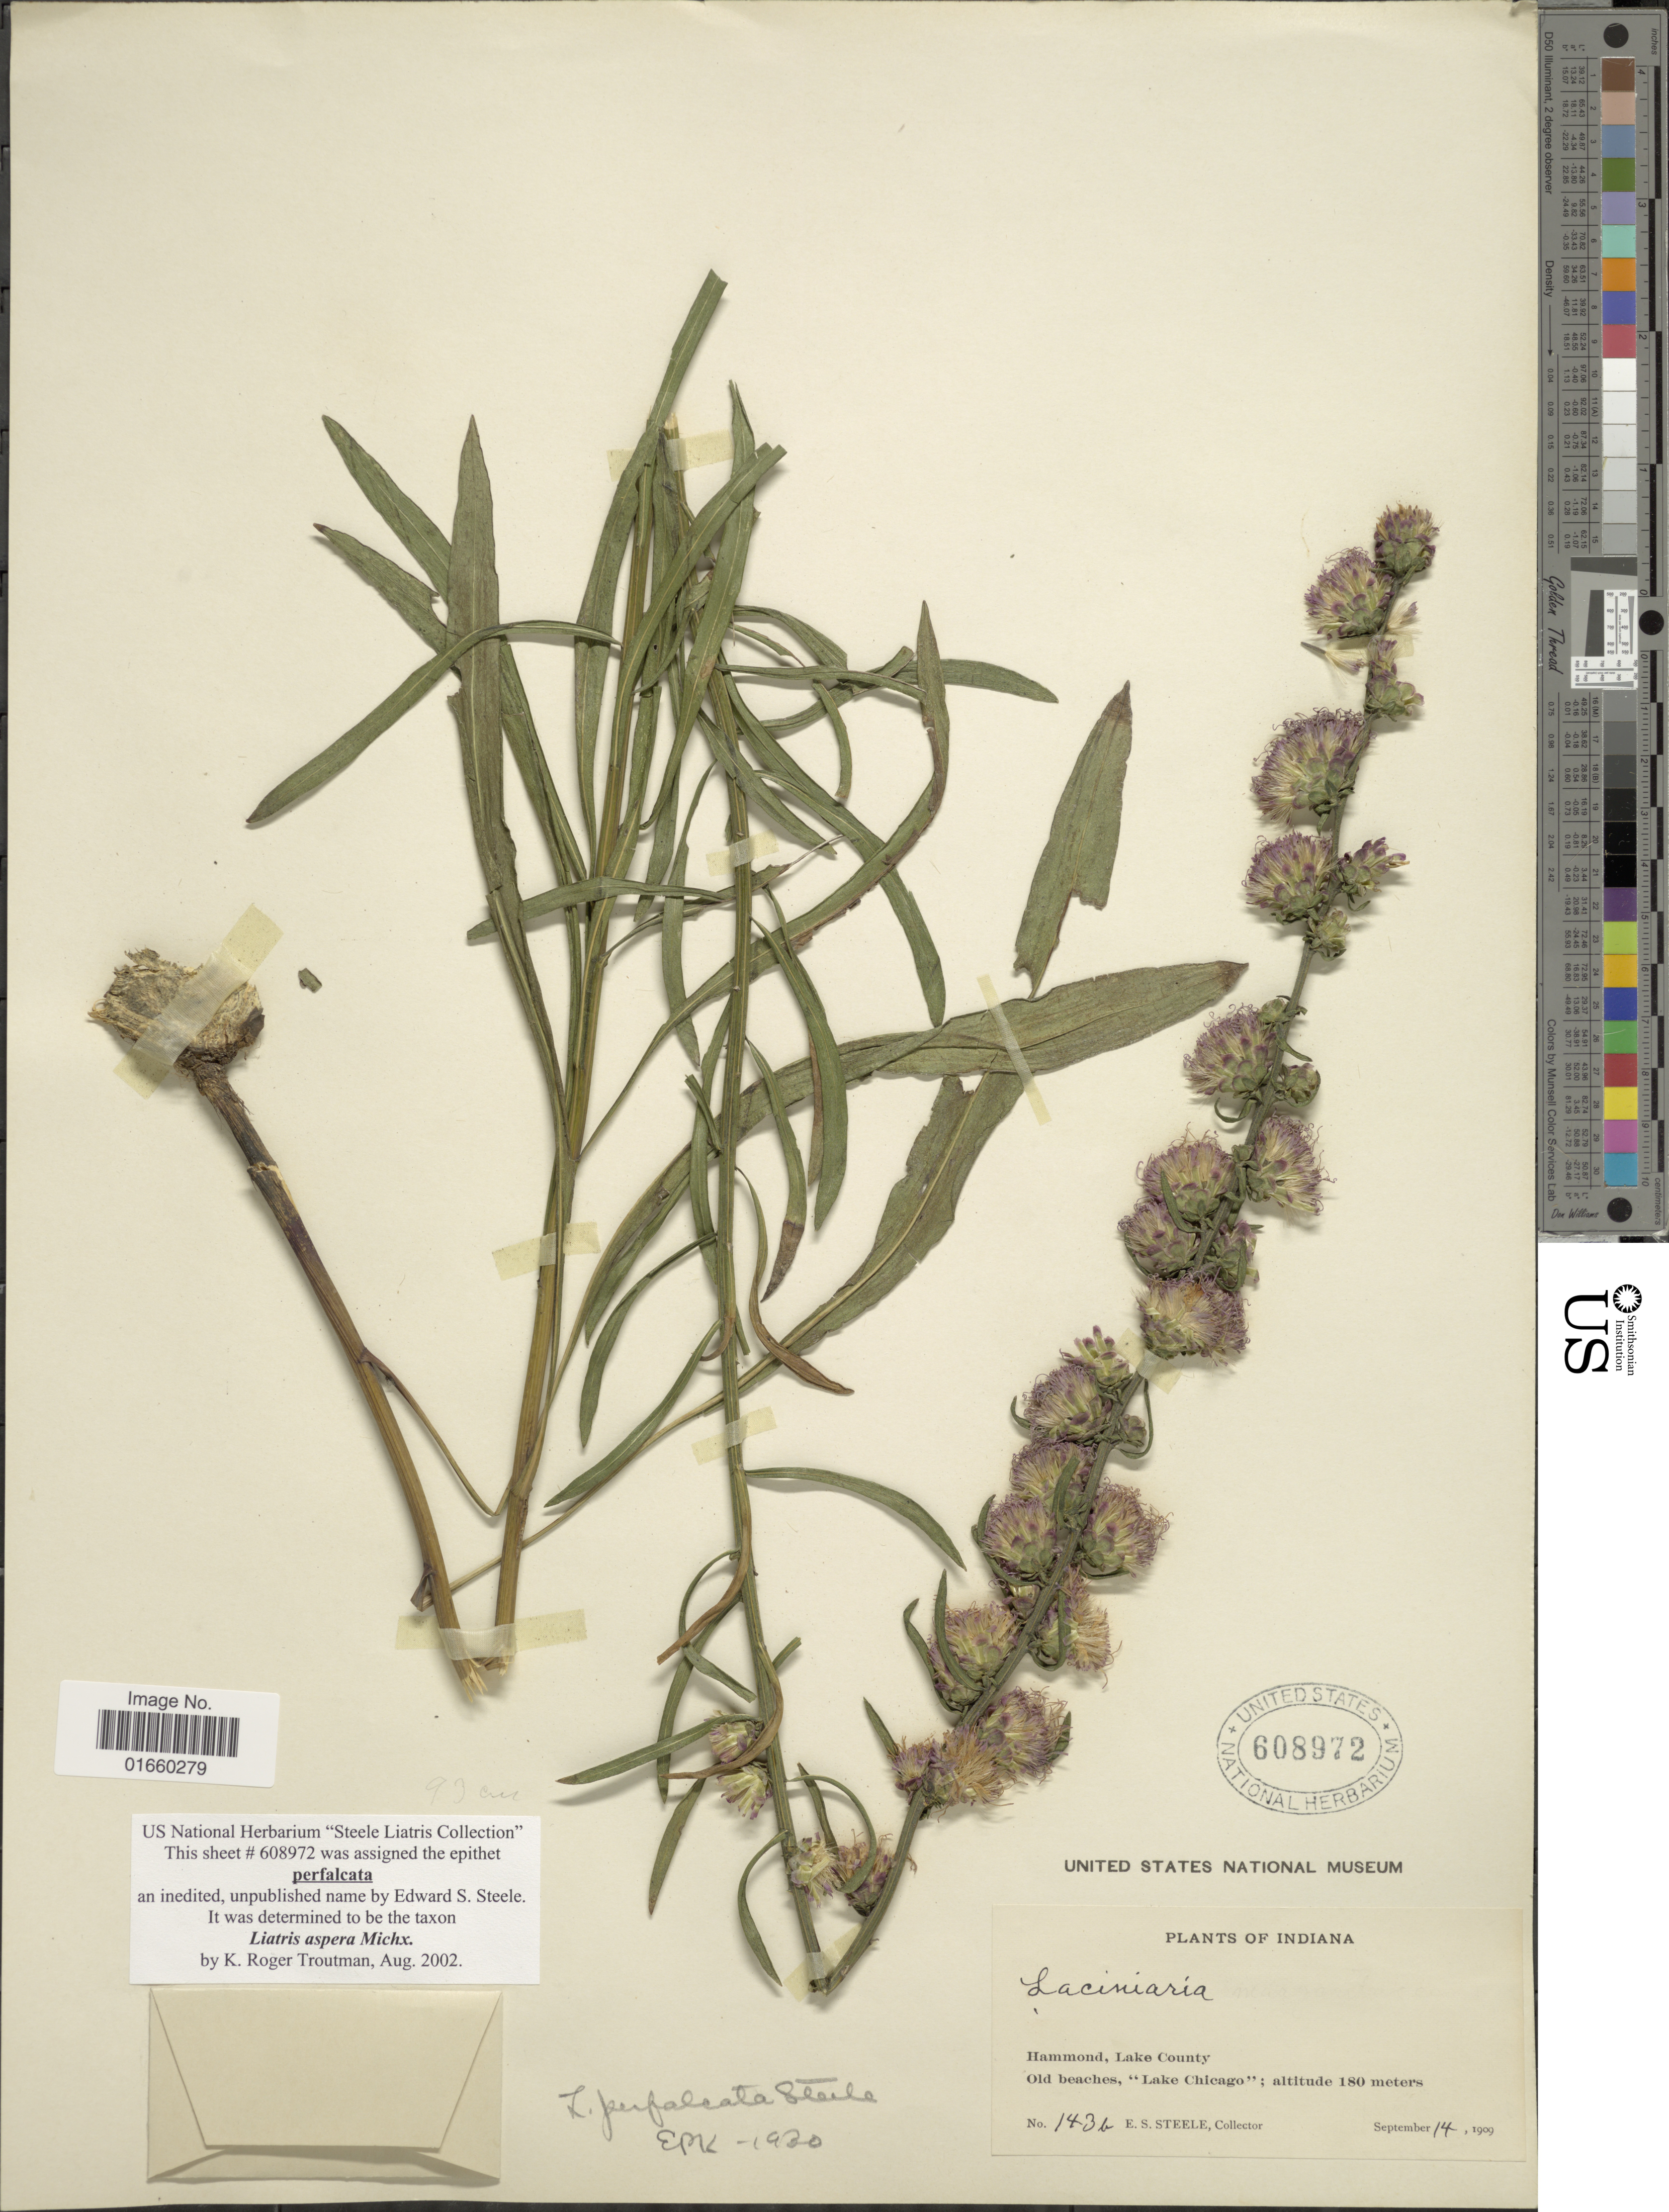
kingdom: Plantae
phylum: Tracheophyta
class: Magnoliopsida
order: Asterales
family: Asteraceae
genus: Liatris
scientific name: Liatris aspera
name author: Michx.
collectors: E. Steele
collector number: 143b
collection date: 1909-09-14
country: United States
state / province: Indiana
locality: Hammond, Lake County, Old beaches, "Lake Chicago"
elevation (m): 180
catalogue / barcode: US 608972